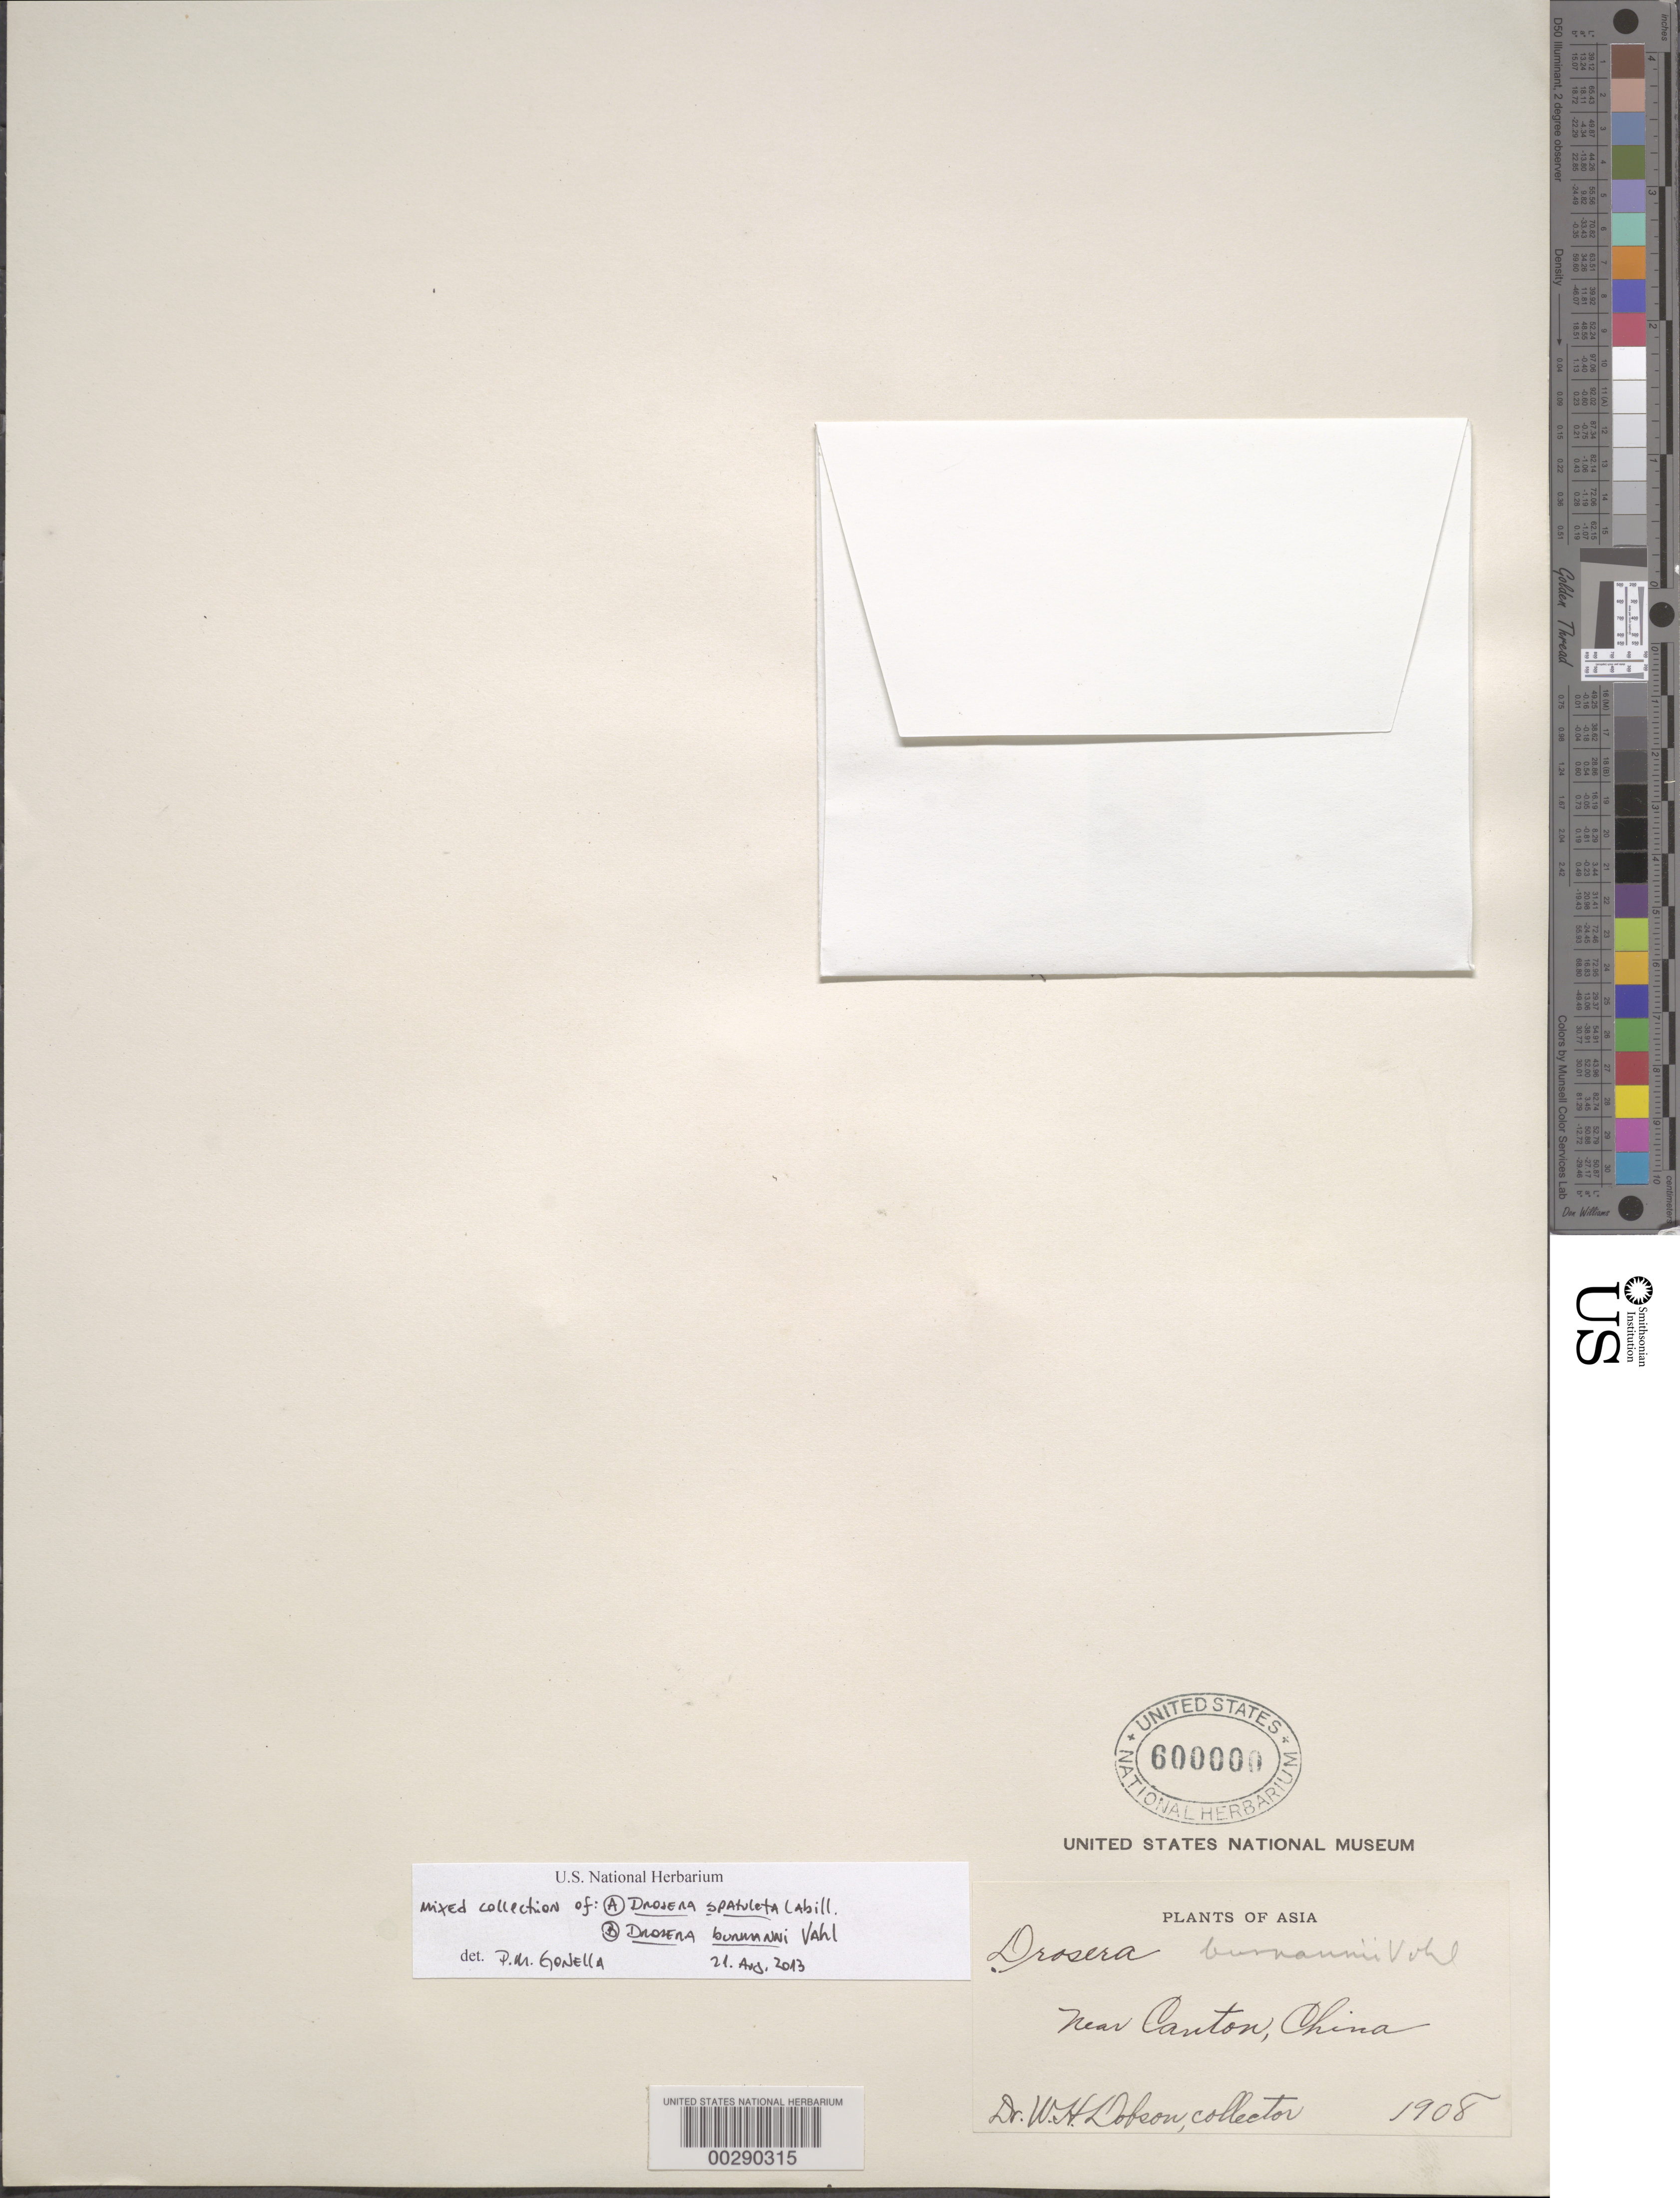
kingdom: Plantae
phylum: Tracheophyta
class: Magnoliopsida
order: Caryophyllales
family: Droseraceae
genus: Drosera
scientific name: Drosera spatulata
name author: Labill.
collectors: W. Dobson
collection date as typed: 1908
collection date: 1908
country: China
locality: Canton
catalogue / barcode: US 600000